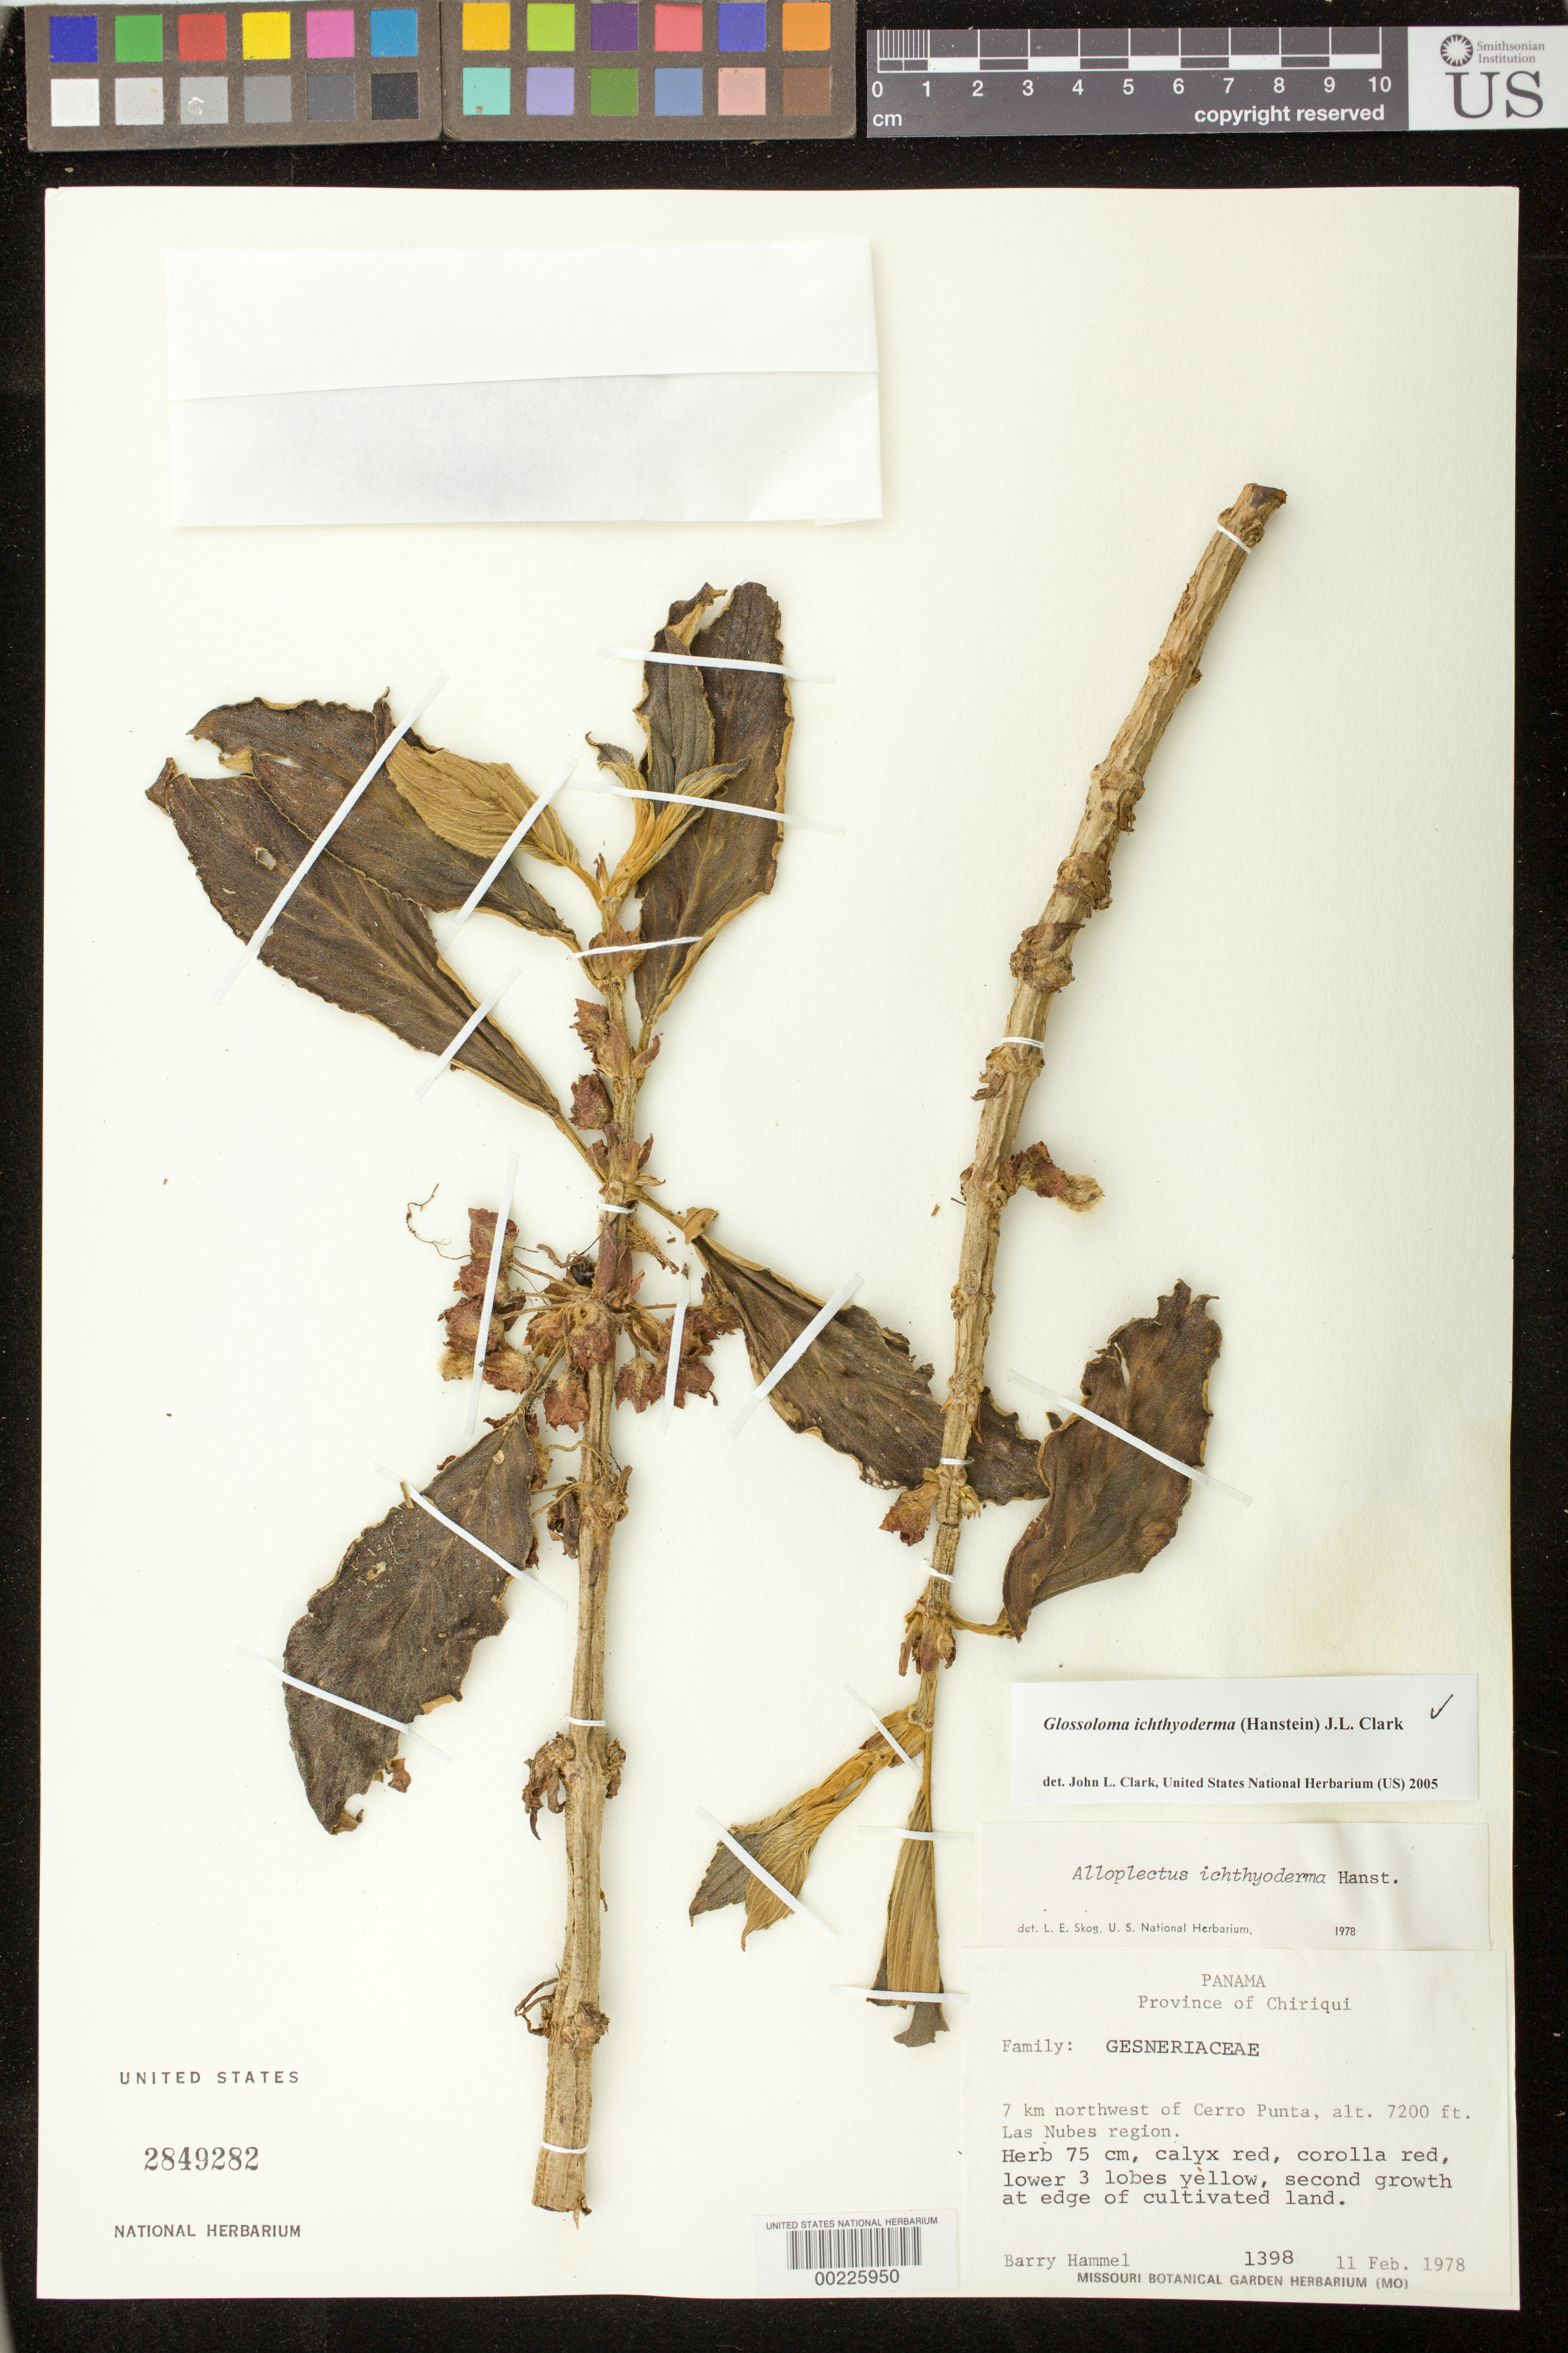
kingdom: Plantae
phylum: Tracheophyta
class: Magnoliopsida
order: Lamiales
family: Gesneriaceae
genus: Glossoloma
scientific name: Glossoloma ichthyoderma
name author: (Hanst.) J.L. Clark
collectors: B. Hammel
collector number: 1398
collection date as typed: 11 Feb 1978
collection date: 1978-02-11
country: Panama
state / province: Chiriquí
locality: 7 km NW of Cerro Punta, Las Nubes region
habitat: Second growth at edge of cultivated land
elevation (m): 2195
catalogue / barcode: US 2849282